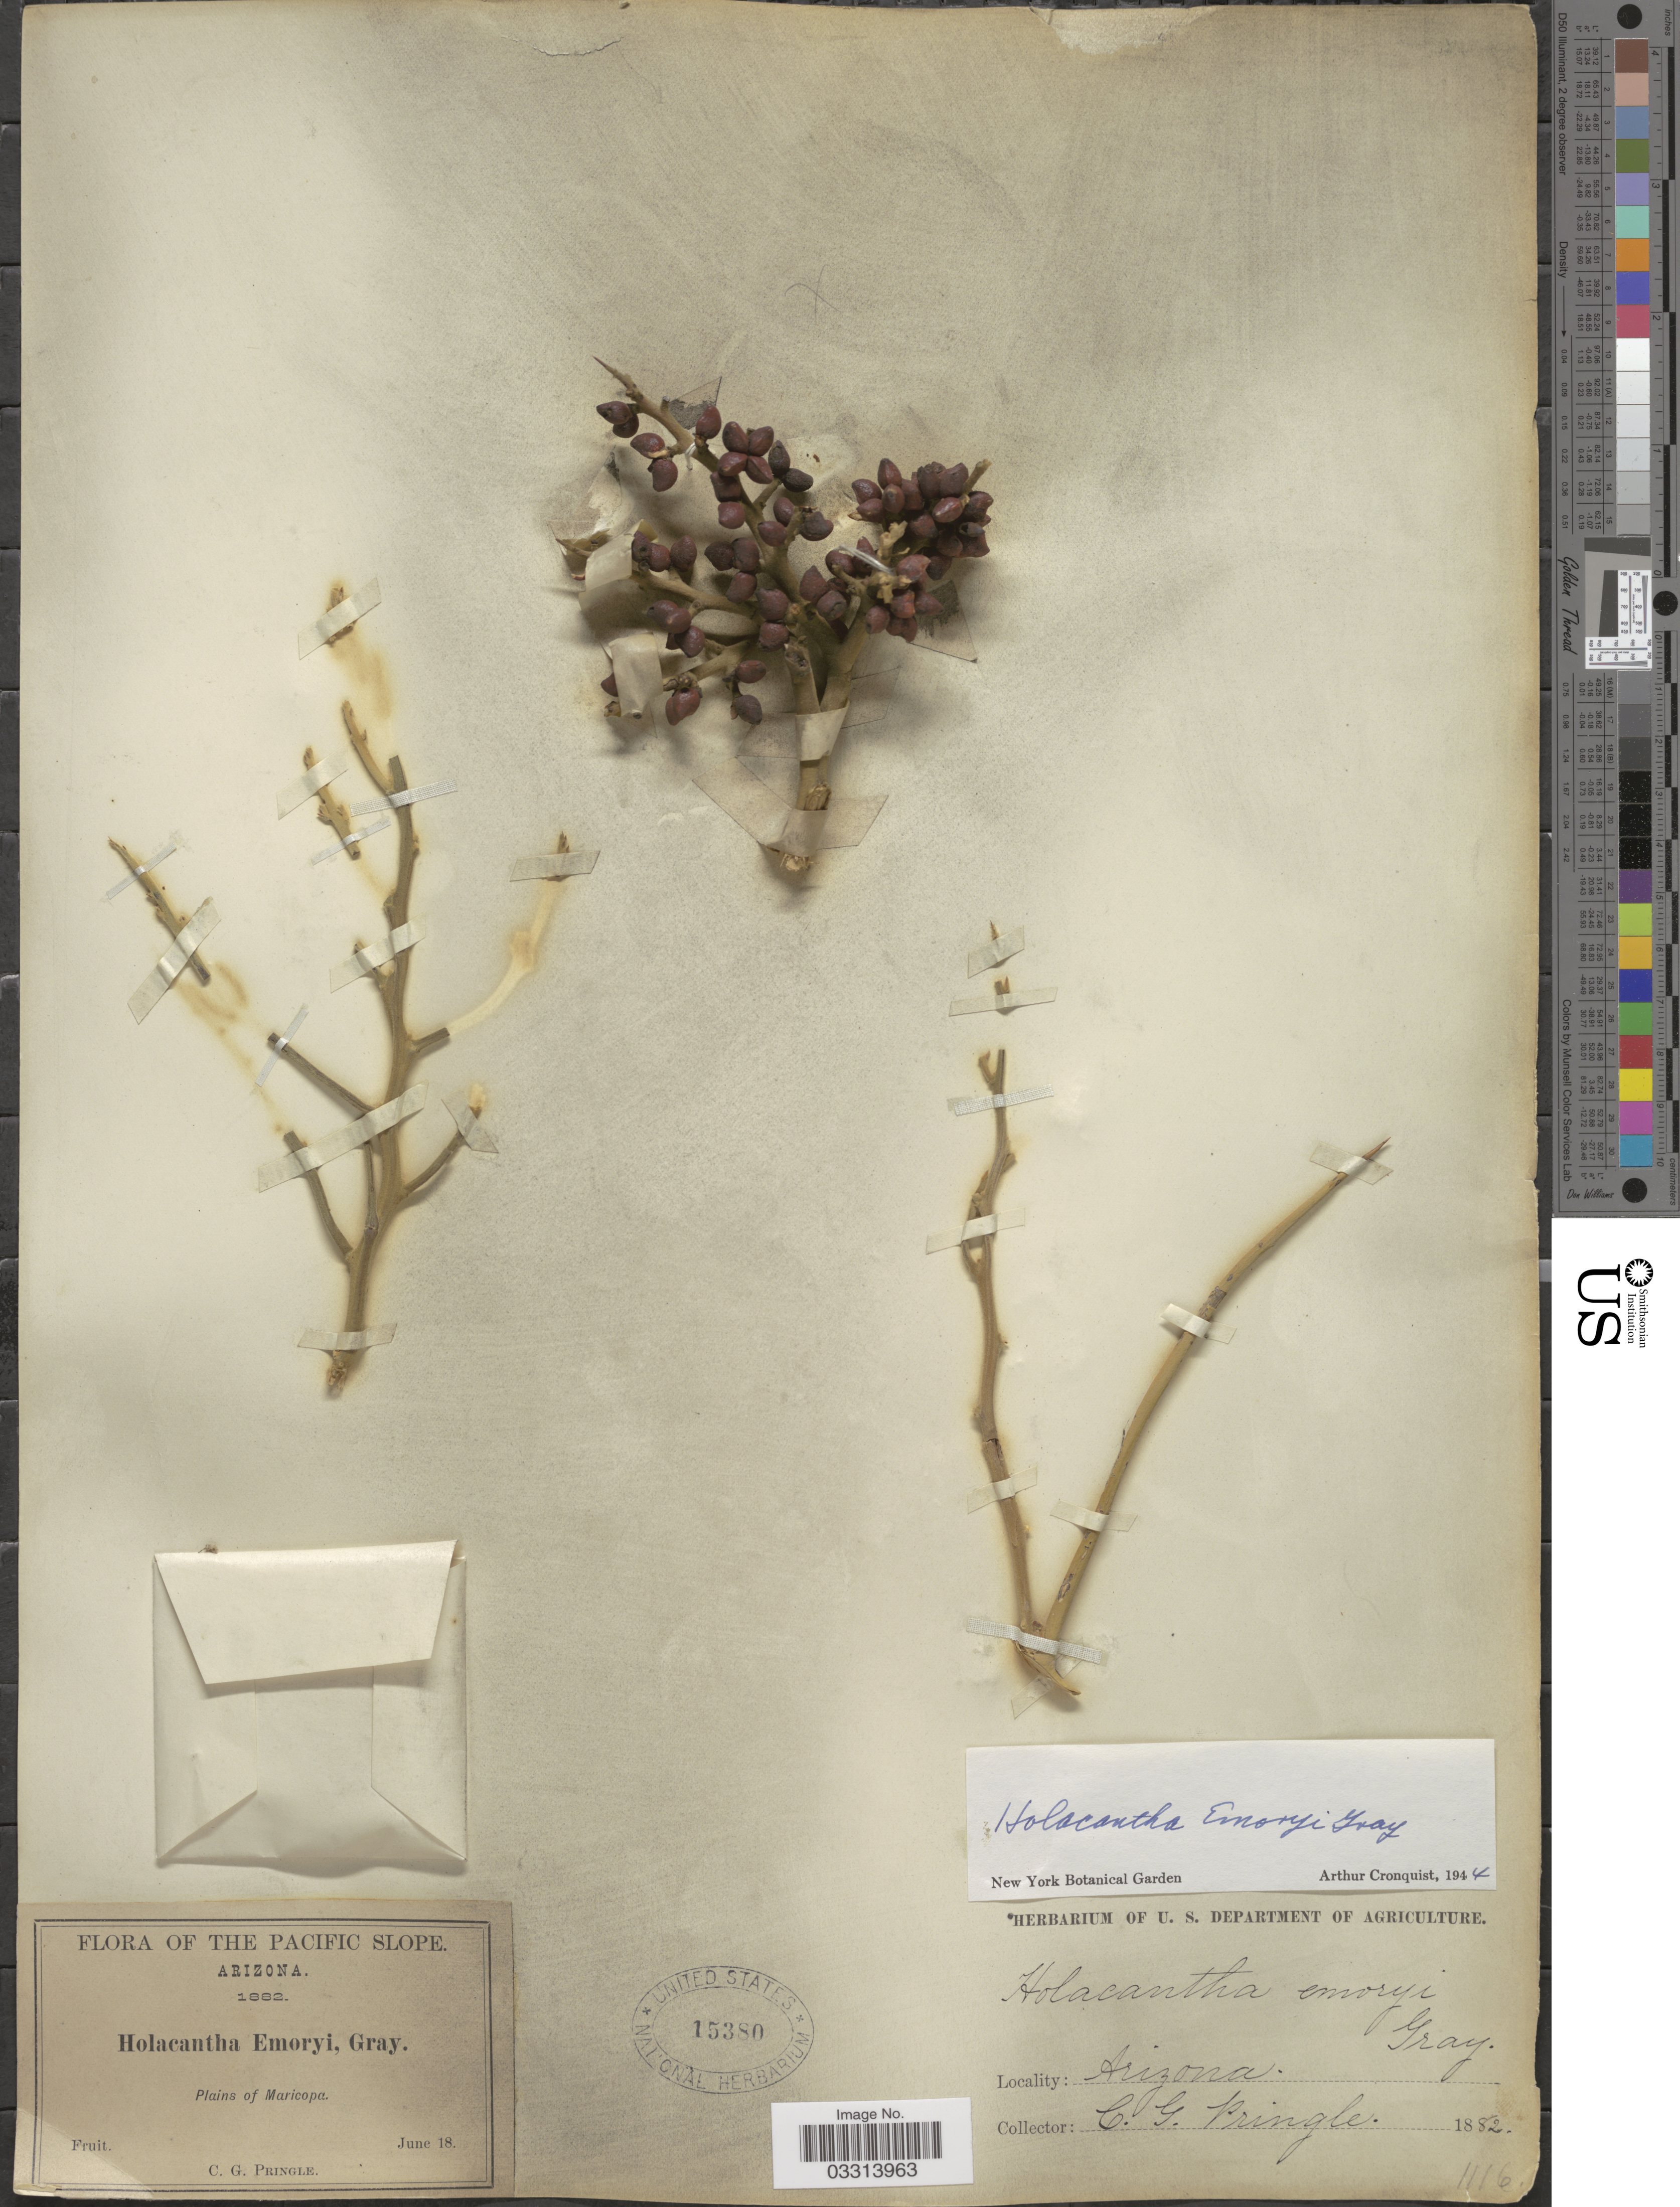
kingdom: Plantae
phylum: Tracheophyta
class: Magnoliopsida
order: Sapindales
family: Simaroubaceae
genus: Castela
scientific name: Castela emoryi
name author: (A. Gray) Moran & Felger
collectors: C. G. Pringle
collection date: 1882-06-18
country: United States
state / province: Arizona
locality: The Pacific Slope. Plains of Maricopa.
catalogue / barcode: US 15380